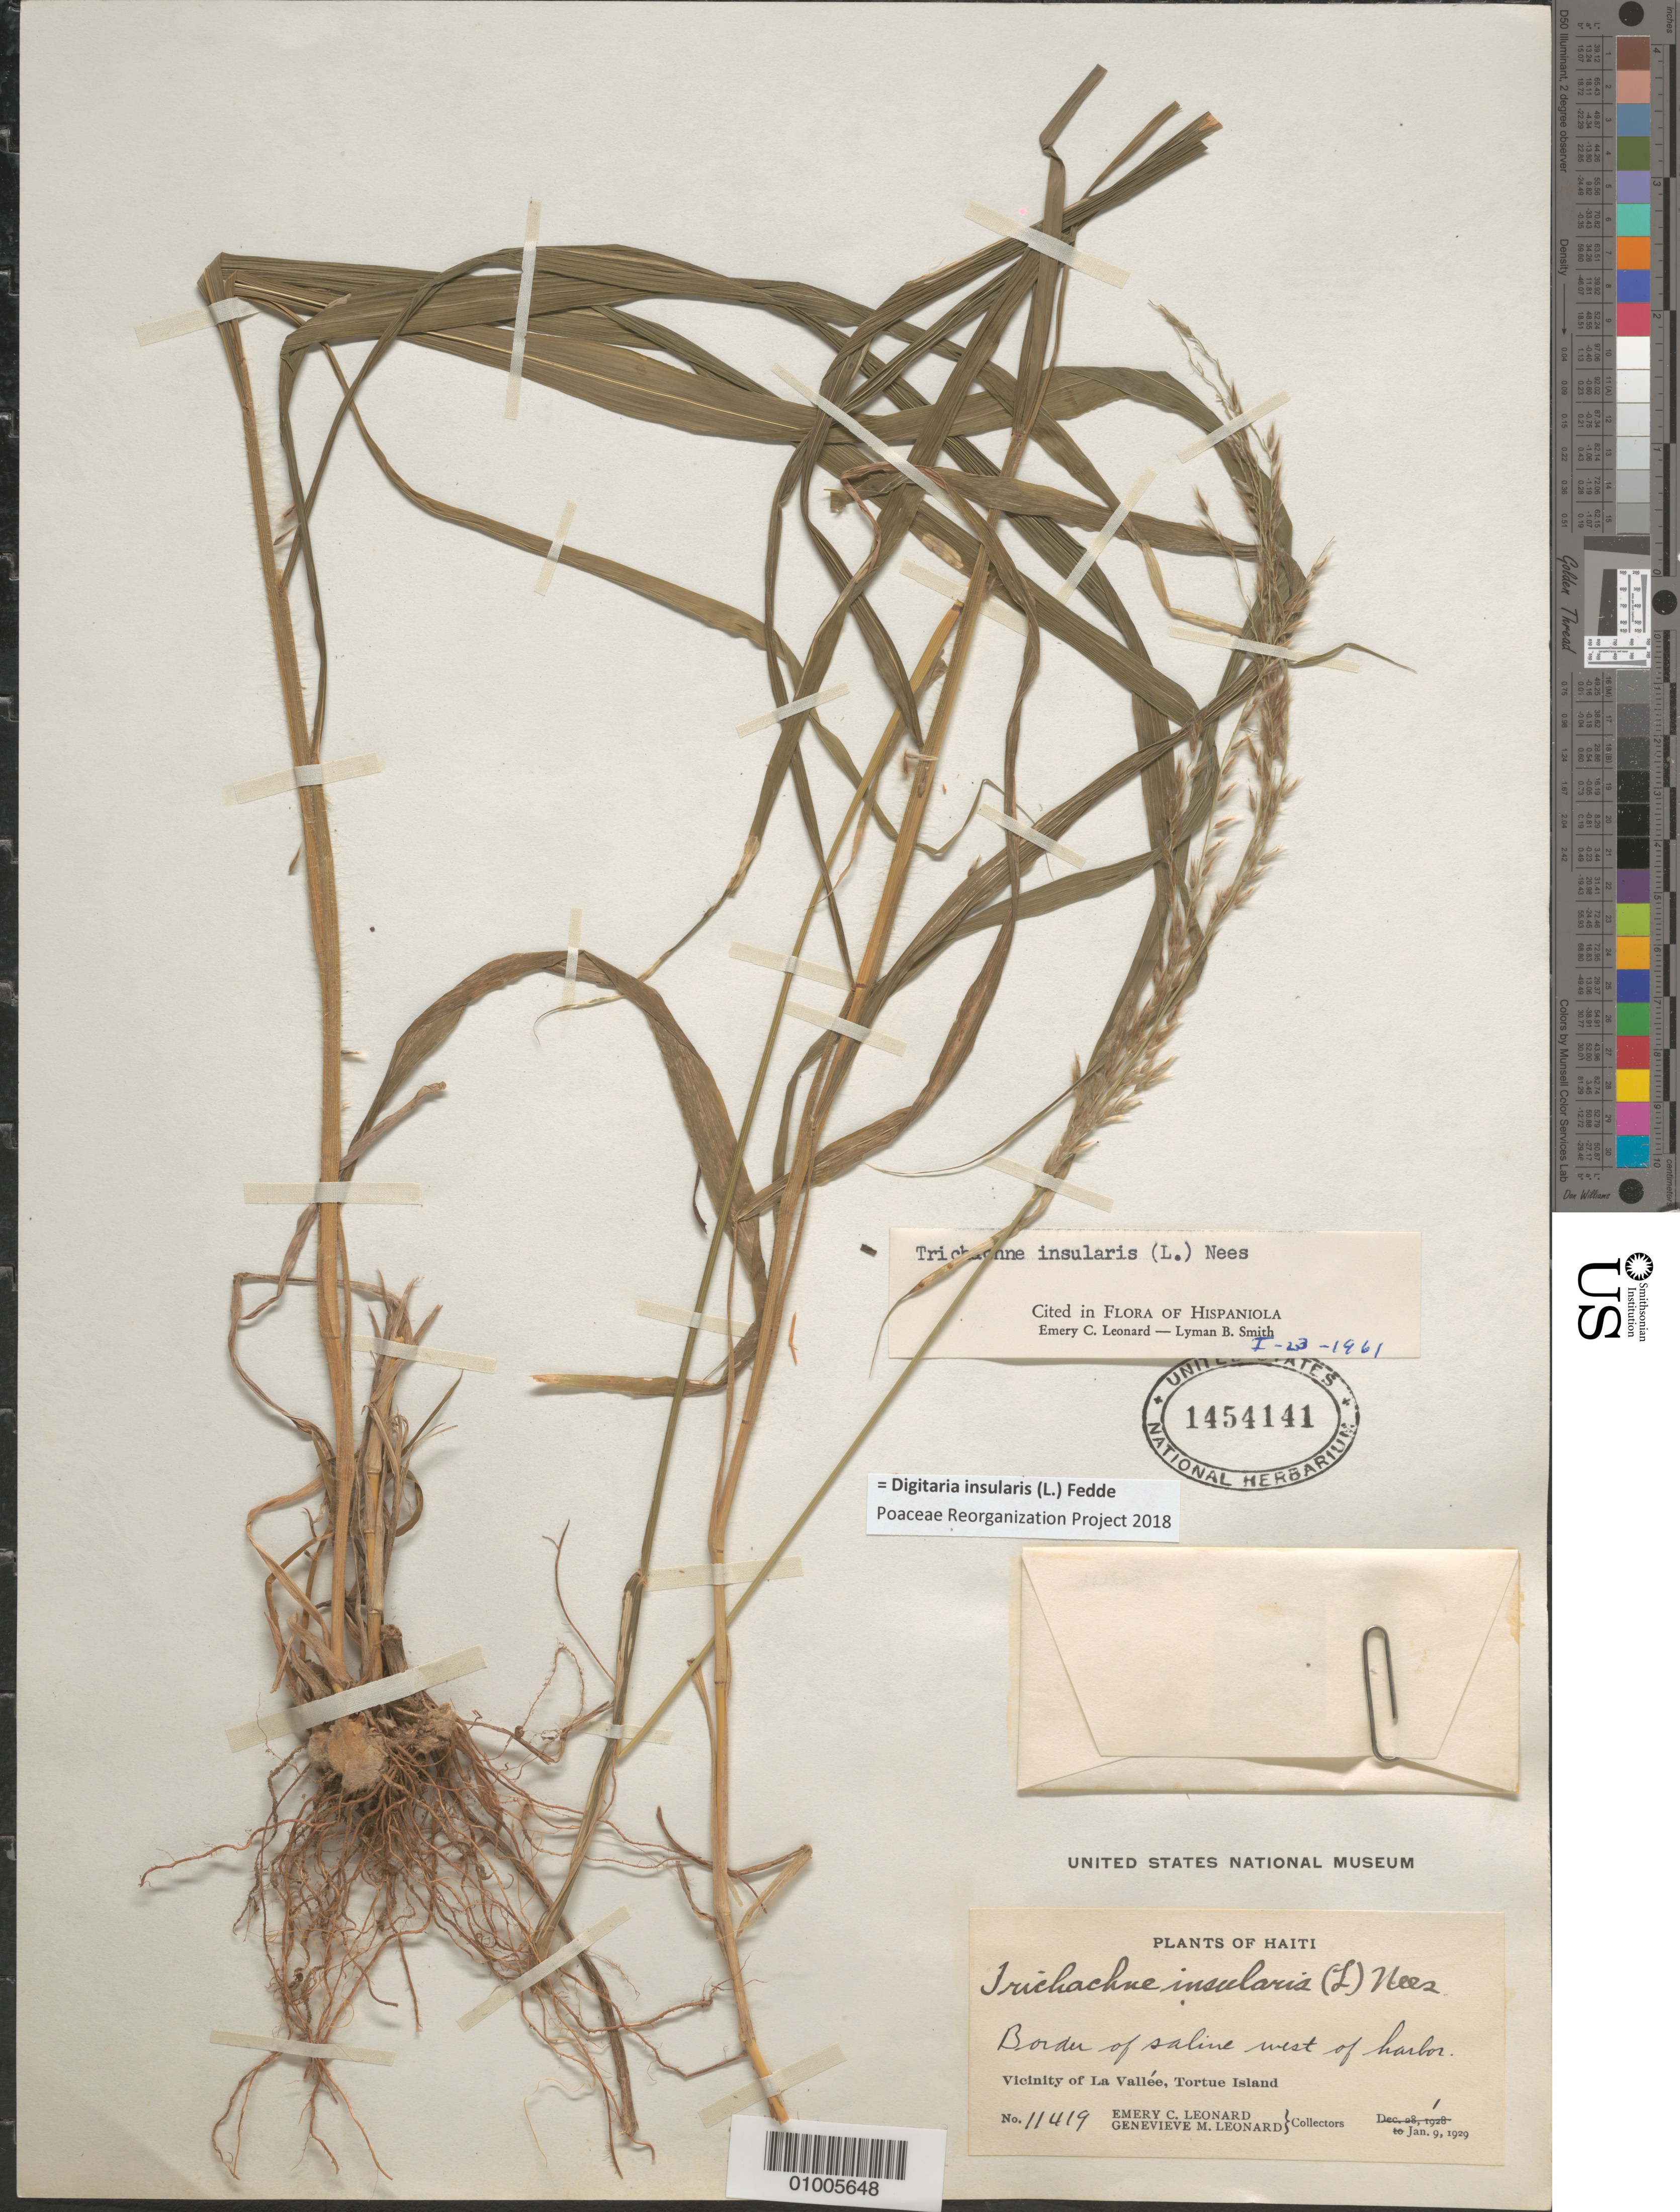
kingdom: Plantae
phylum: Tracheophyta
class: Liliopsida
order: Poales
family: Poaceae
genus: Digitaria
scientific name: Digitaria insularis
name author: (L.) Mez ex Ekman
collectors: E. C. Leonard & G. M. Leonard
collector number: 11419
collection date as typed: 09 Jan 1929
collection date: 1929-01-09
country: Haiti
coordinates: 0 N, 0 E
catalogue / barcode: US 1454141